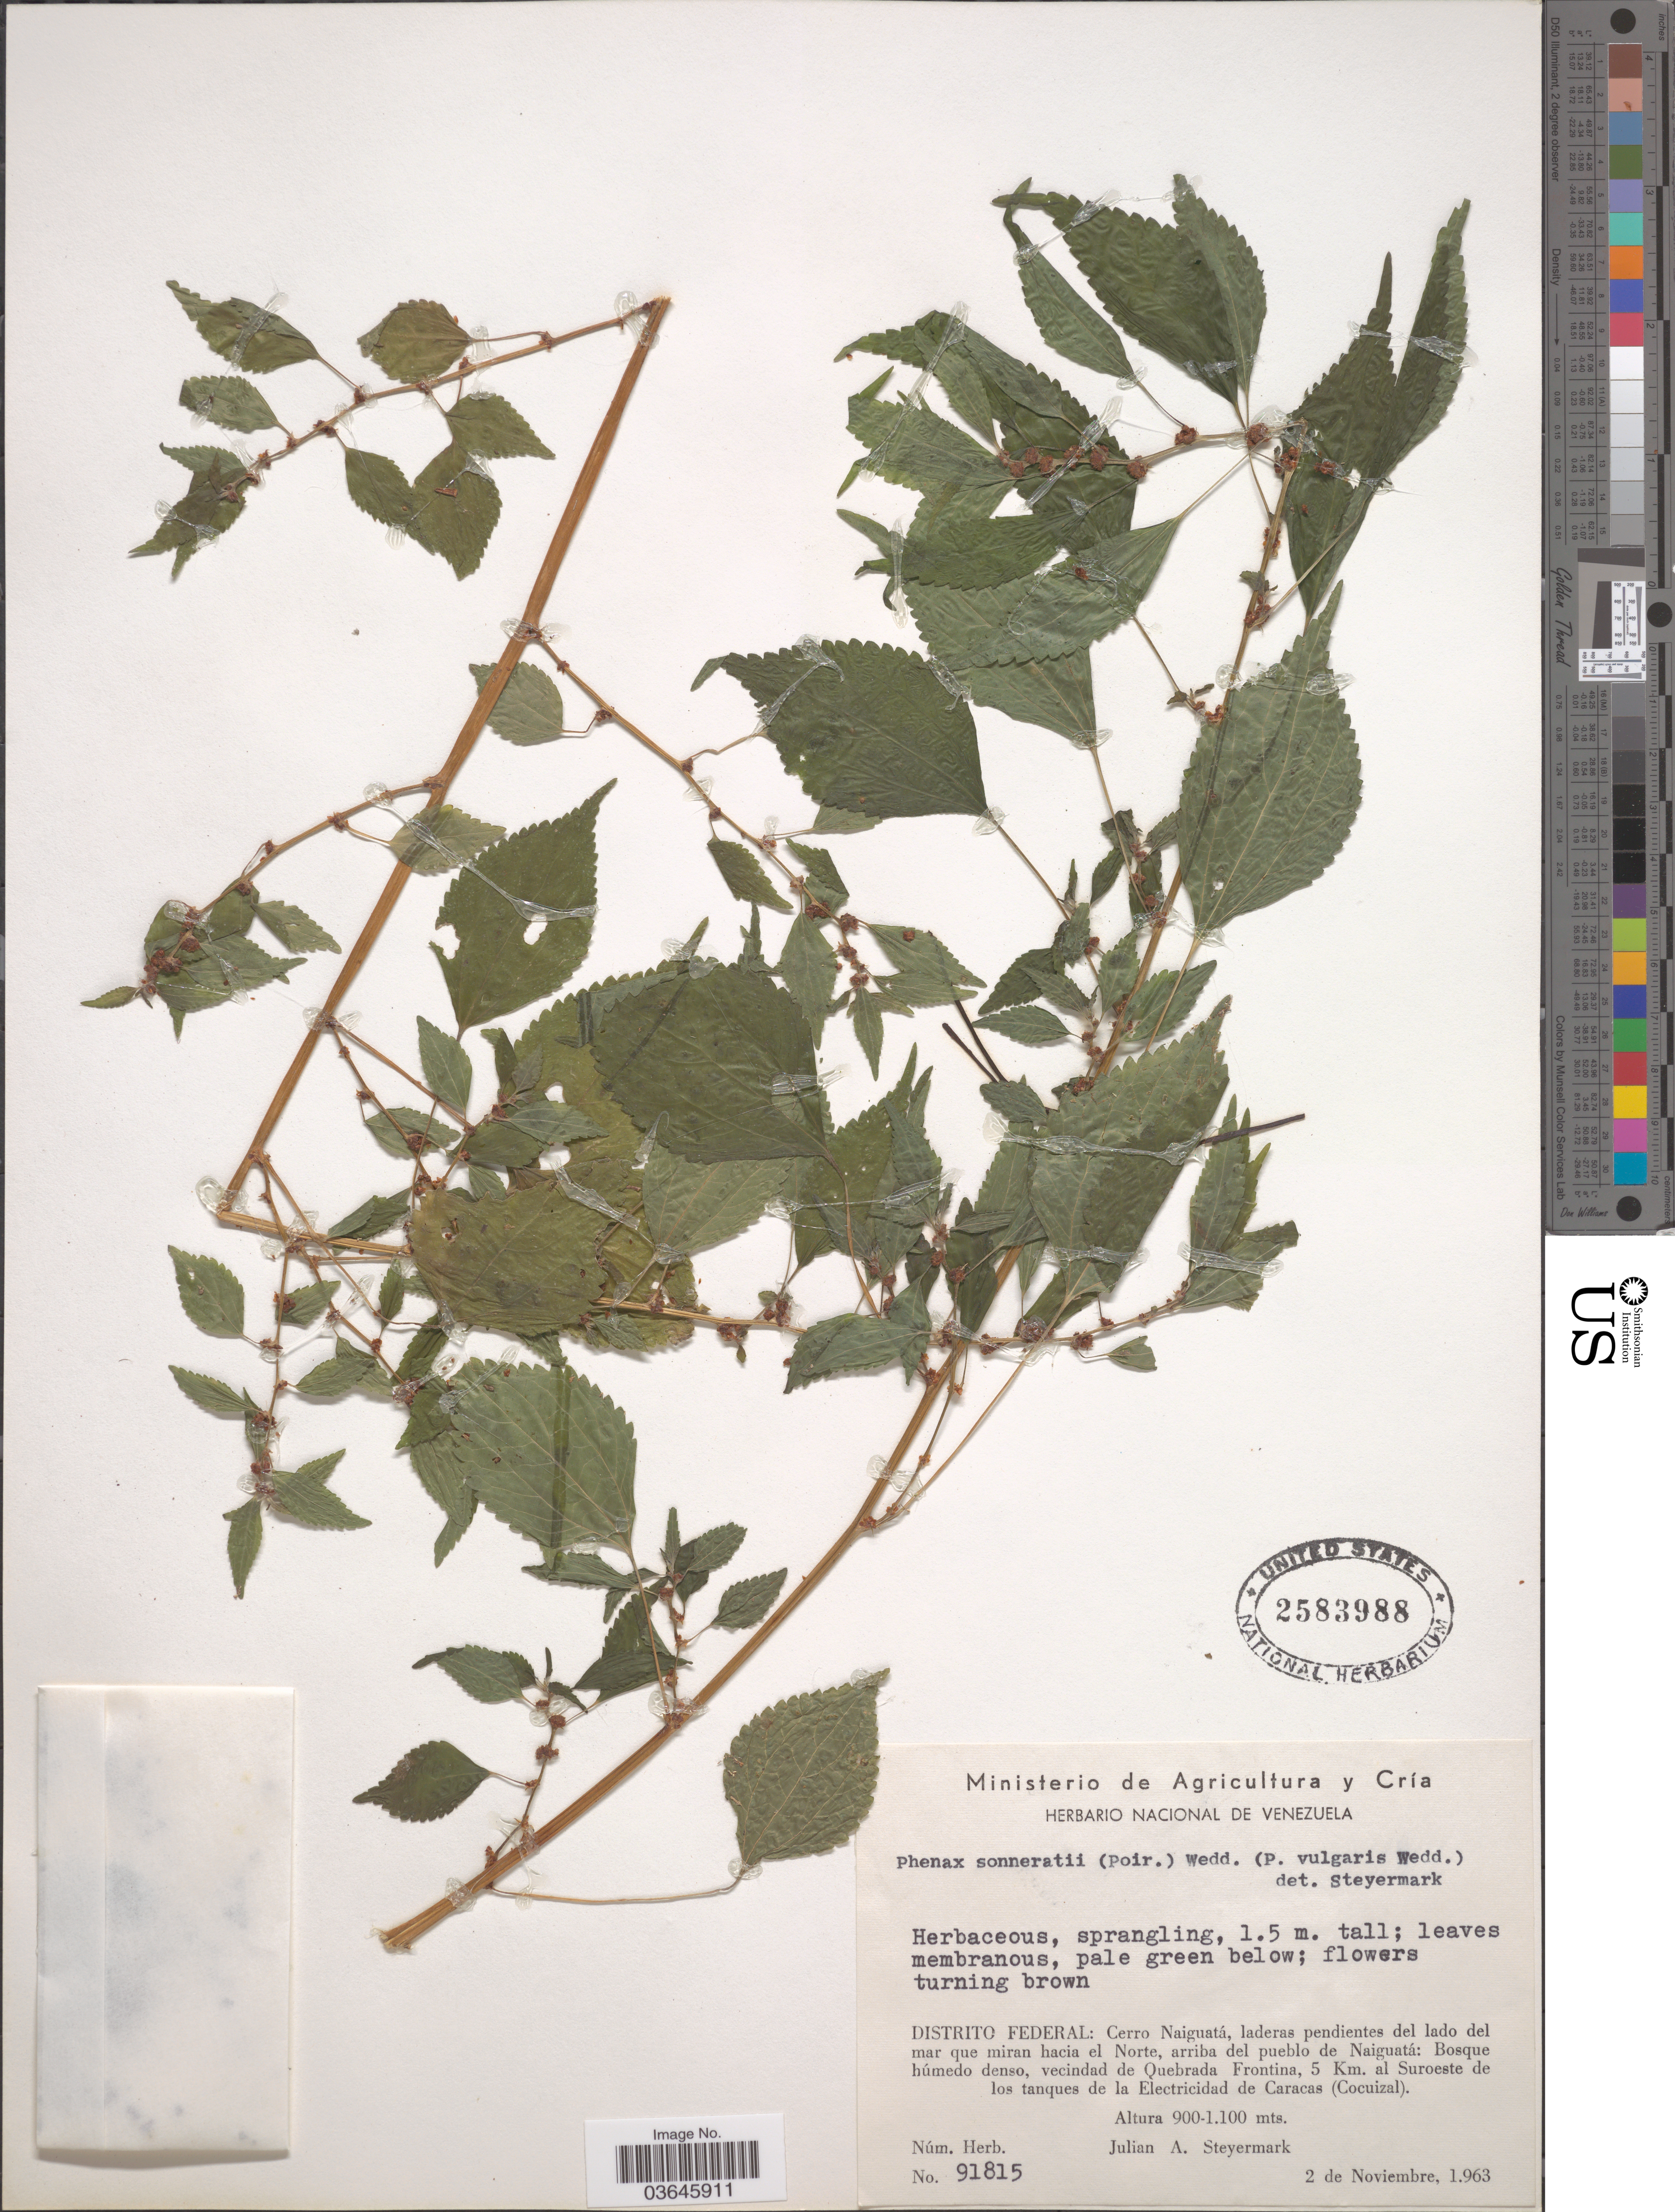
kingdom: Plantae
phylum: Tracheophyta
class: Magnoliopsida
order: Rosales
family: Urticaceae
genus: Phenax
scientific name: Phenax sonneratii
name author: (Poir.) Wedd.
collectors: J. Steyermark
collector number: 91815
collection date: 1963-11-02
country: Venezuela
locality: Distrito Federal: Cerro Naiguatá, laderas pendientes del lado del mar que miran hacia el Norte, arriba del pueblo de Naiguatá: Bosque húmedo denso, vecindad de Quebrada Frontina, 5 Km. al Suroeste de los tanques de la Electricidad de Caracas (Cocuizal).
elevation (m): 900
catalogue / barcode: US 2583988